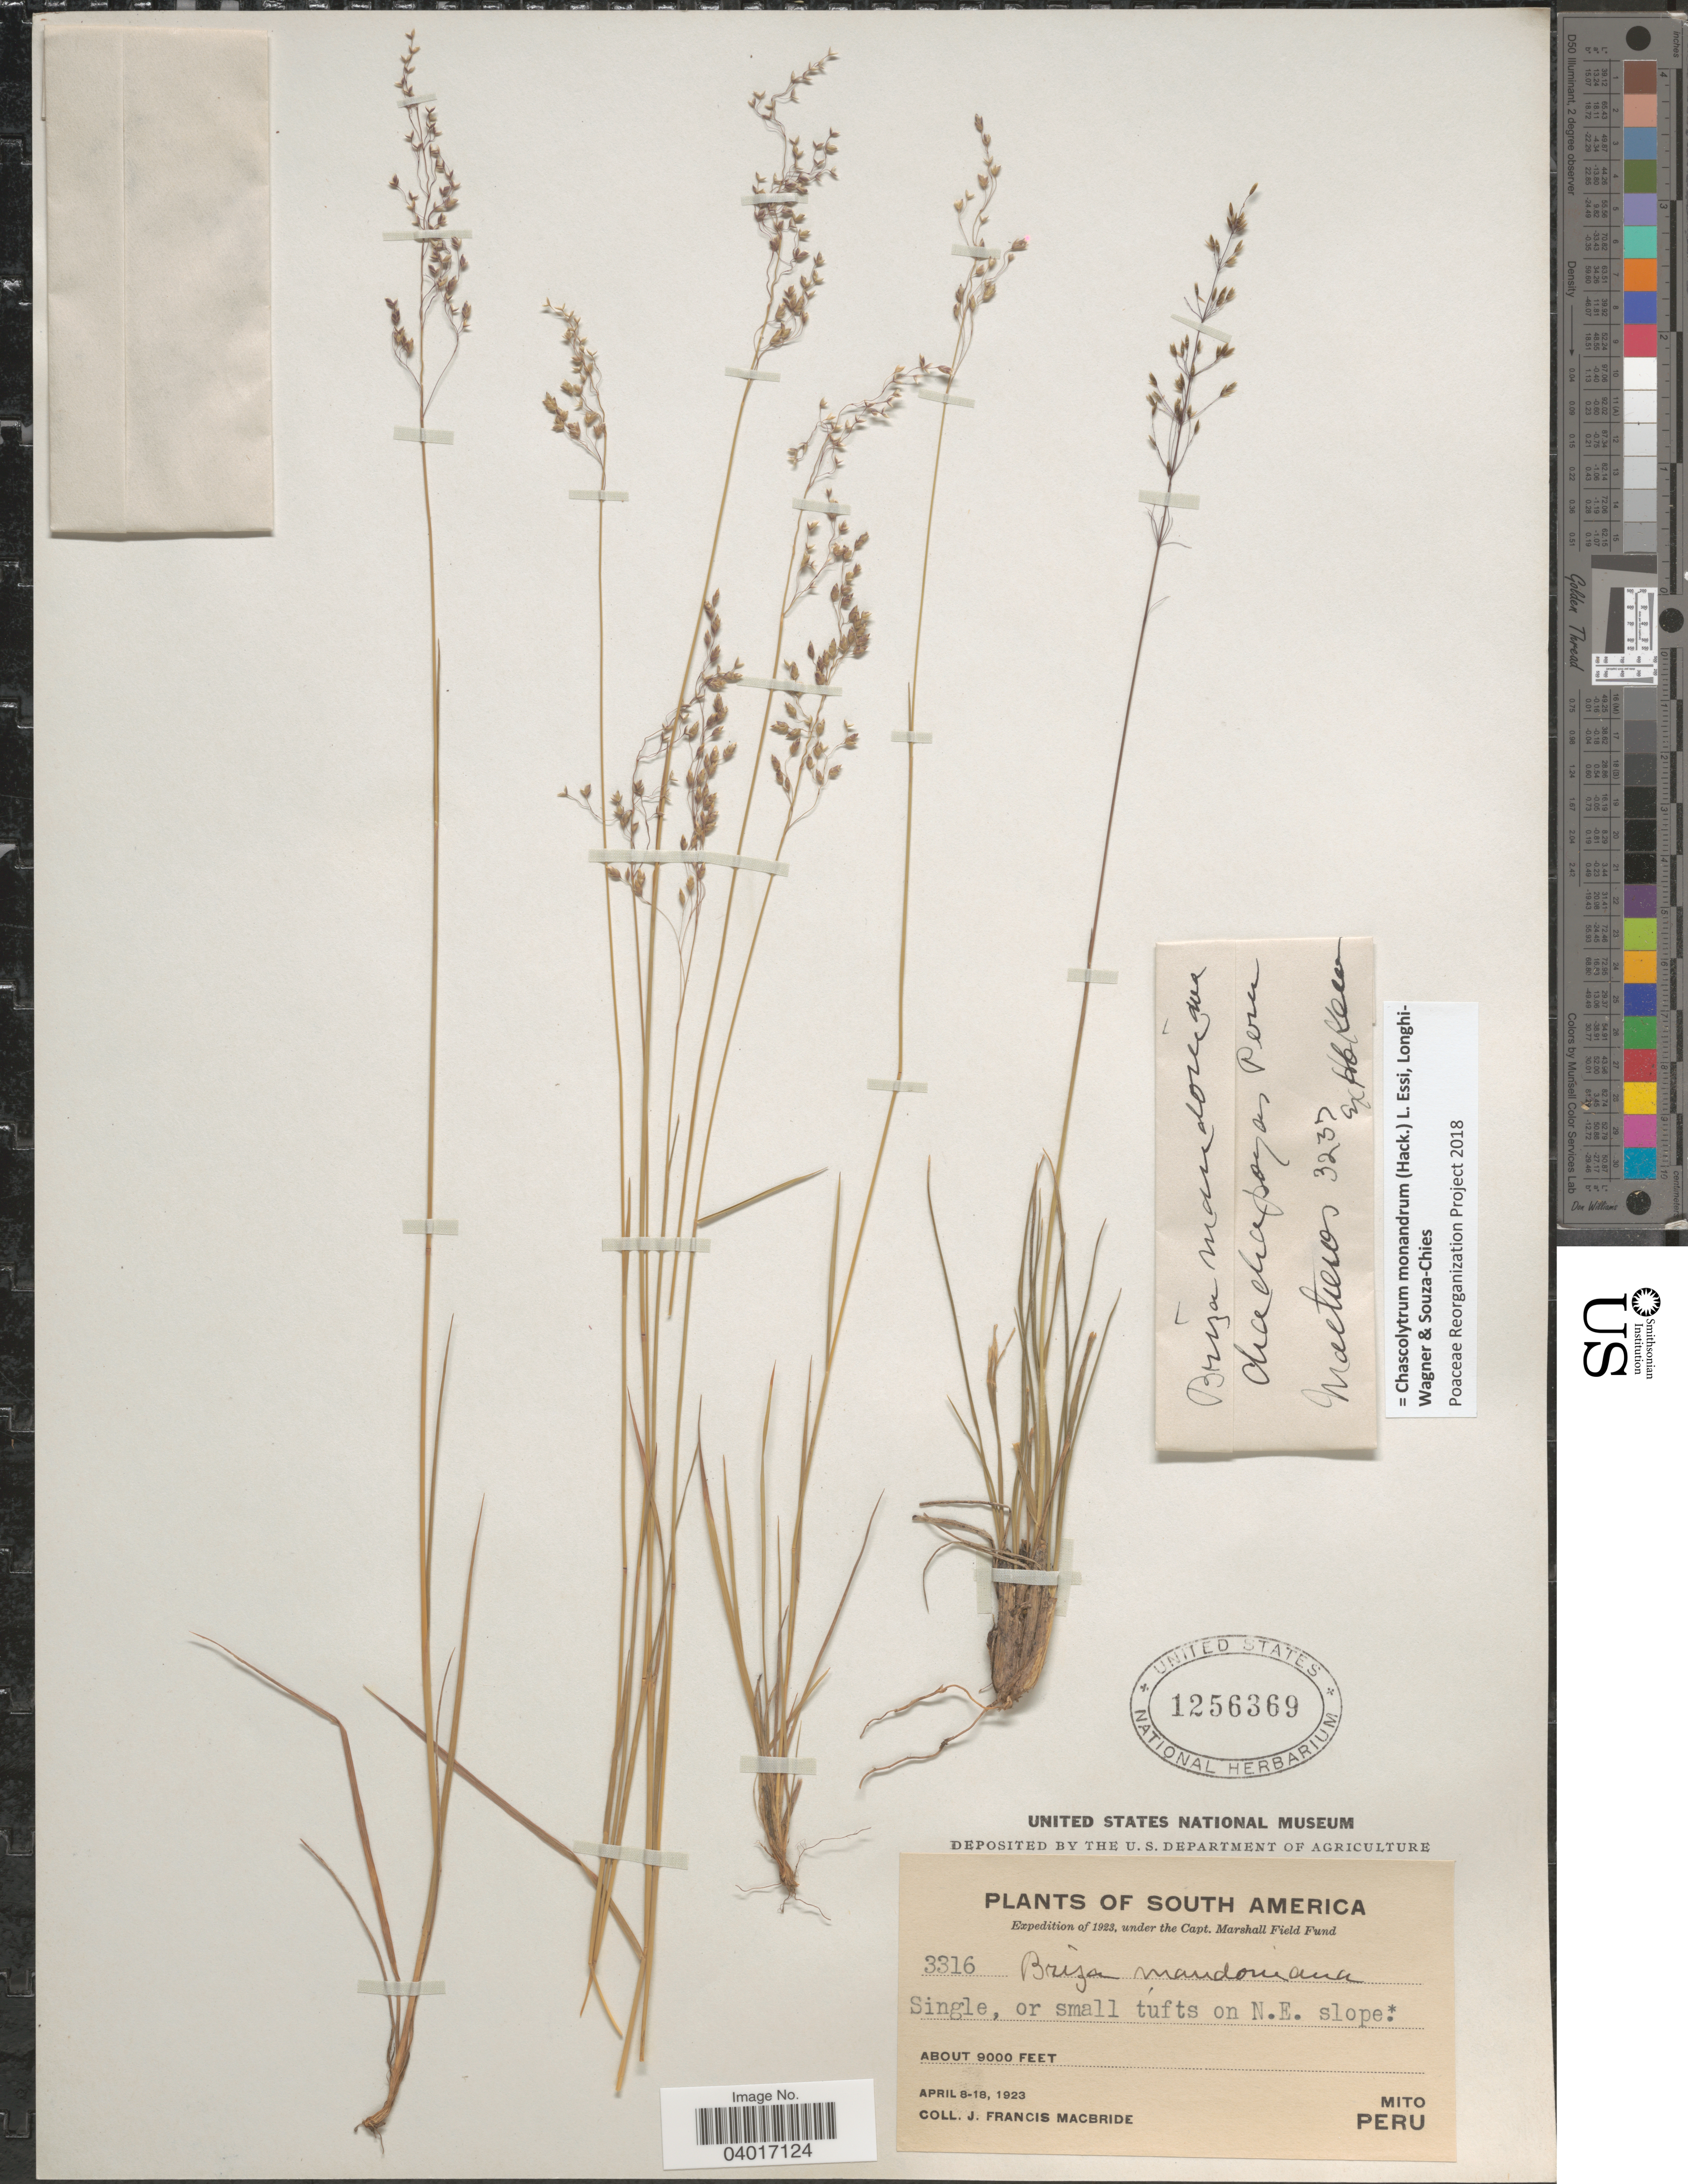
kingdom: Plantae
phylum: Tracheophyta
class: Liliopsida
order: Poales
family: Poaceae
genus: Chascolytrum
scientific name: Chascolytrum monandrum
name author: (Hack.) L. Essi et al.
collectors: Maltieros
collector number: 3237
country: Peru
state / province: Amazonas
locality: Chachapoyas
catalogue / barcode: US 1256369-2